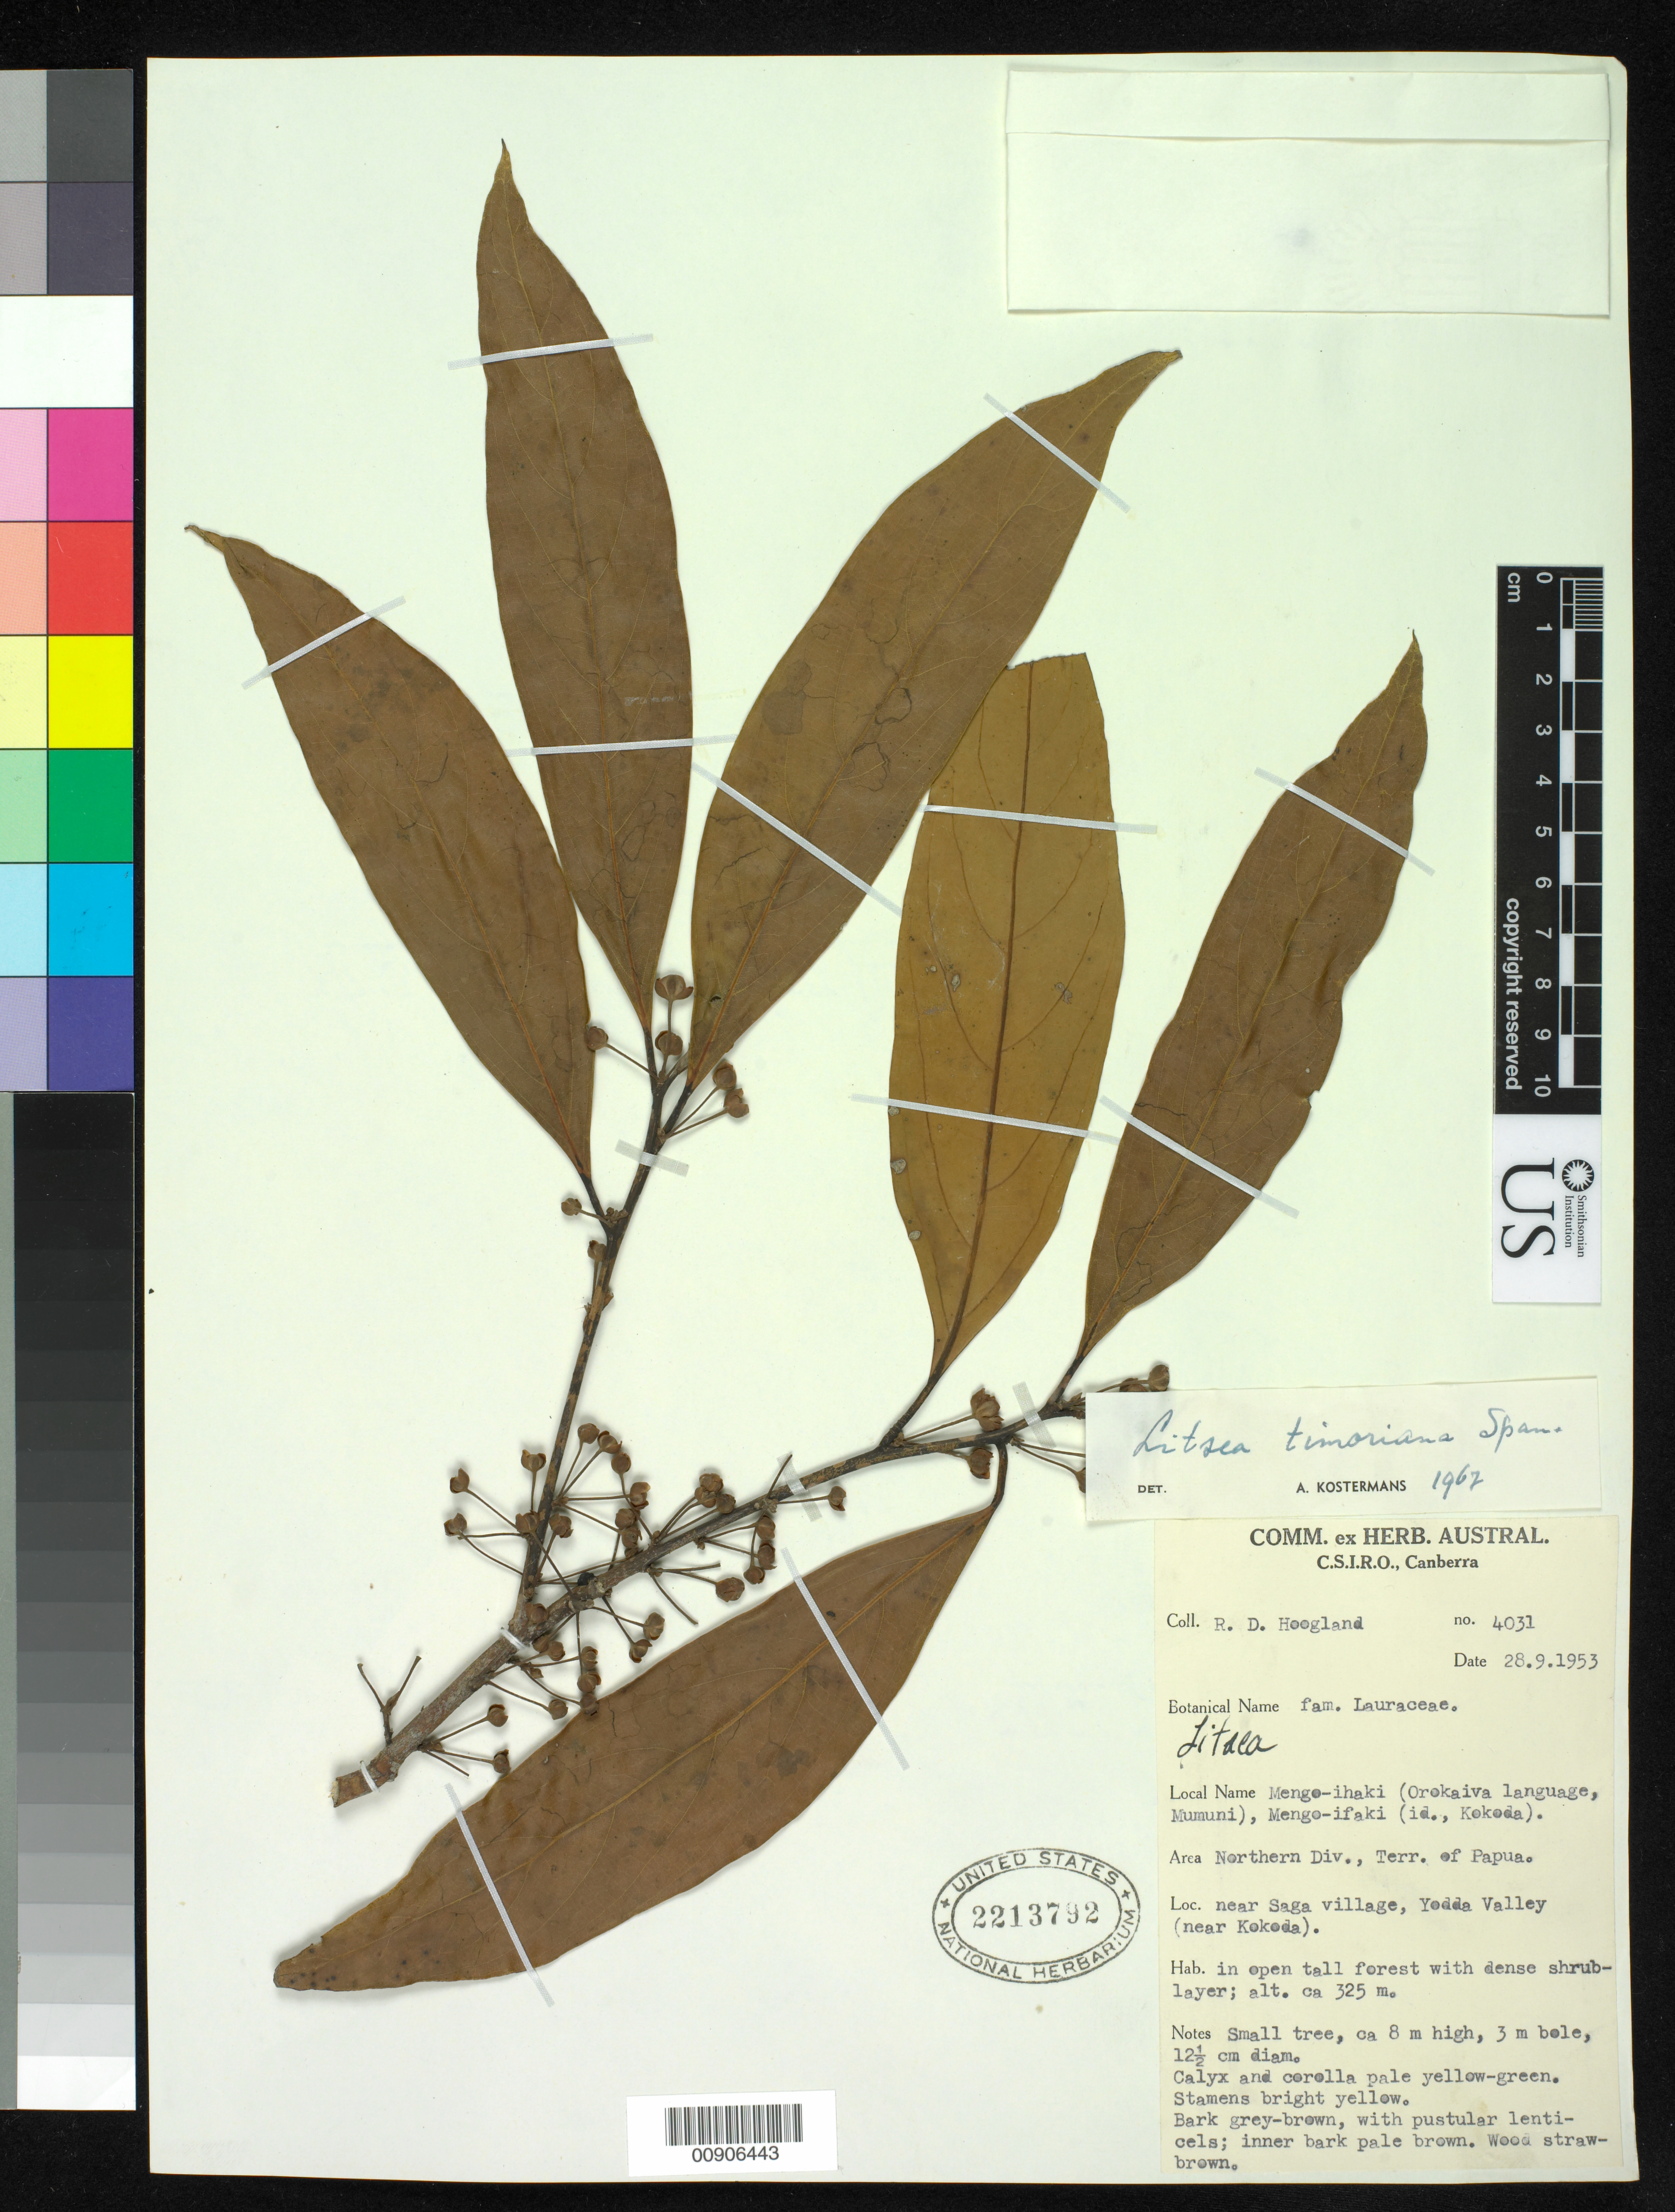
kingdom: Plantae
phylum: Tracheophyta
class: Magnoliopsida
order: Laurales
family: Lauraceae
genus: Litsea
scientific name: Litsea timoriana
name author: Span.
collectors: R. D. Hoogland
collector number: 4031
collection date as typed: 28 Sep 1953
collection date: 1953-09-28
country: Papua New Guinea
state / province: Northern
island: New Guinea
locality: near Saga village; Yodda Valley (near Kokoda)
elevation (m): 325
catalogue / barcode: US 2213792